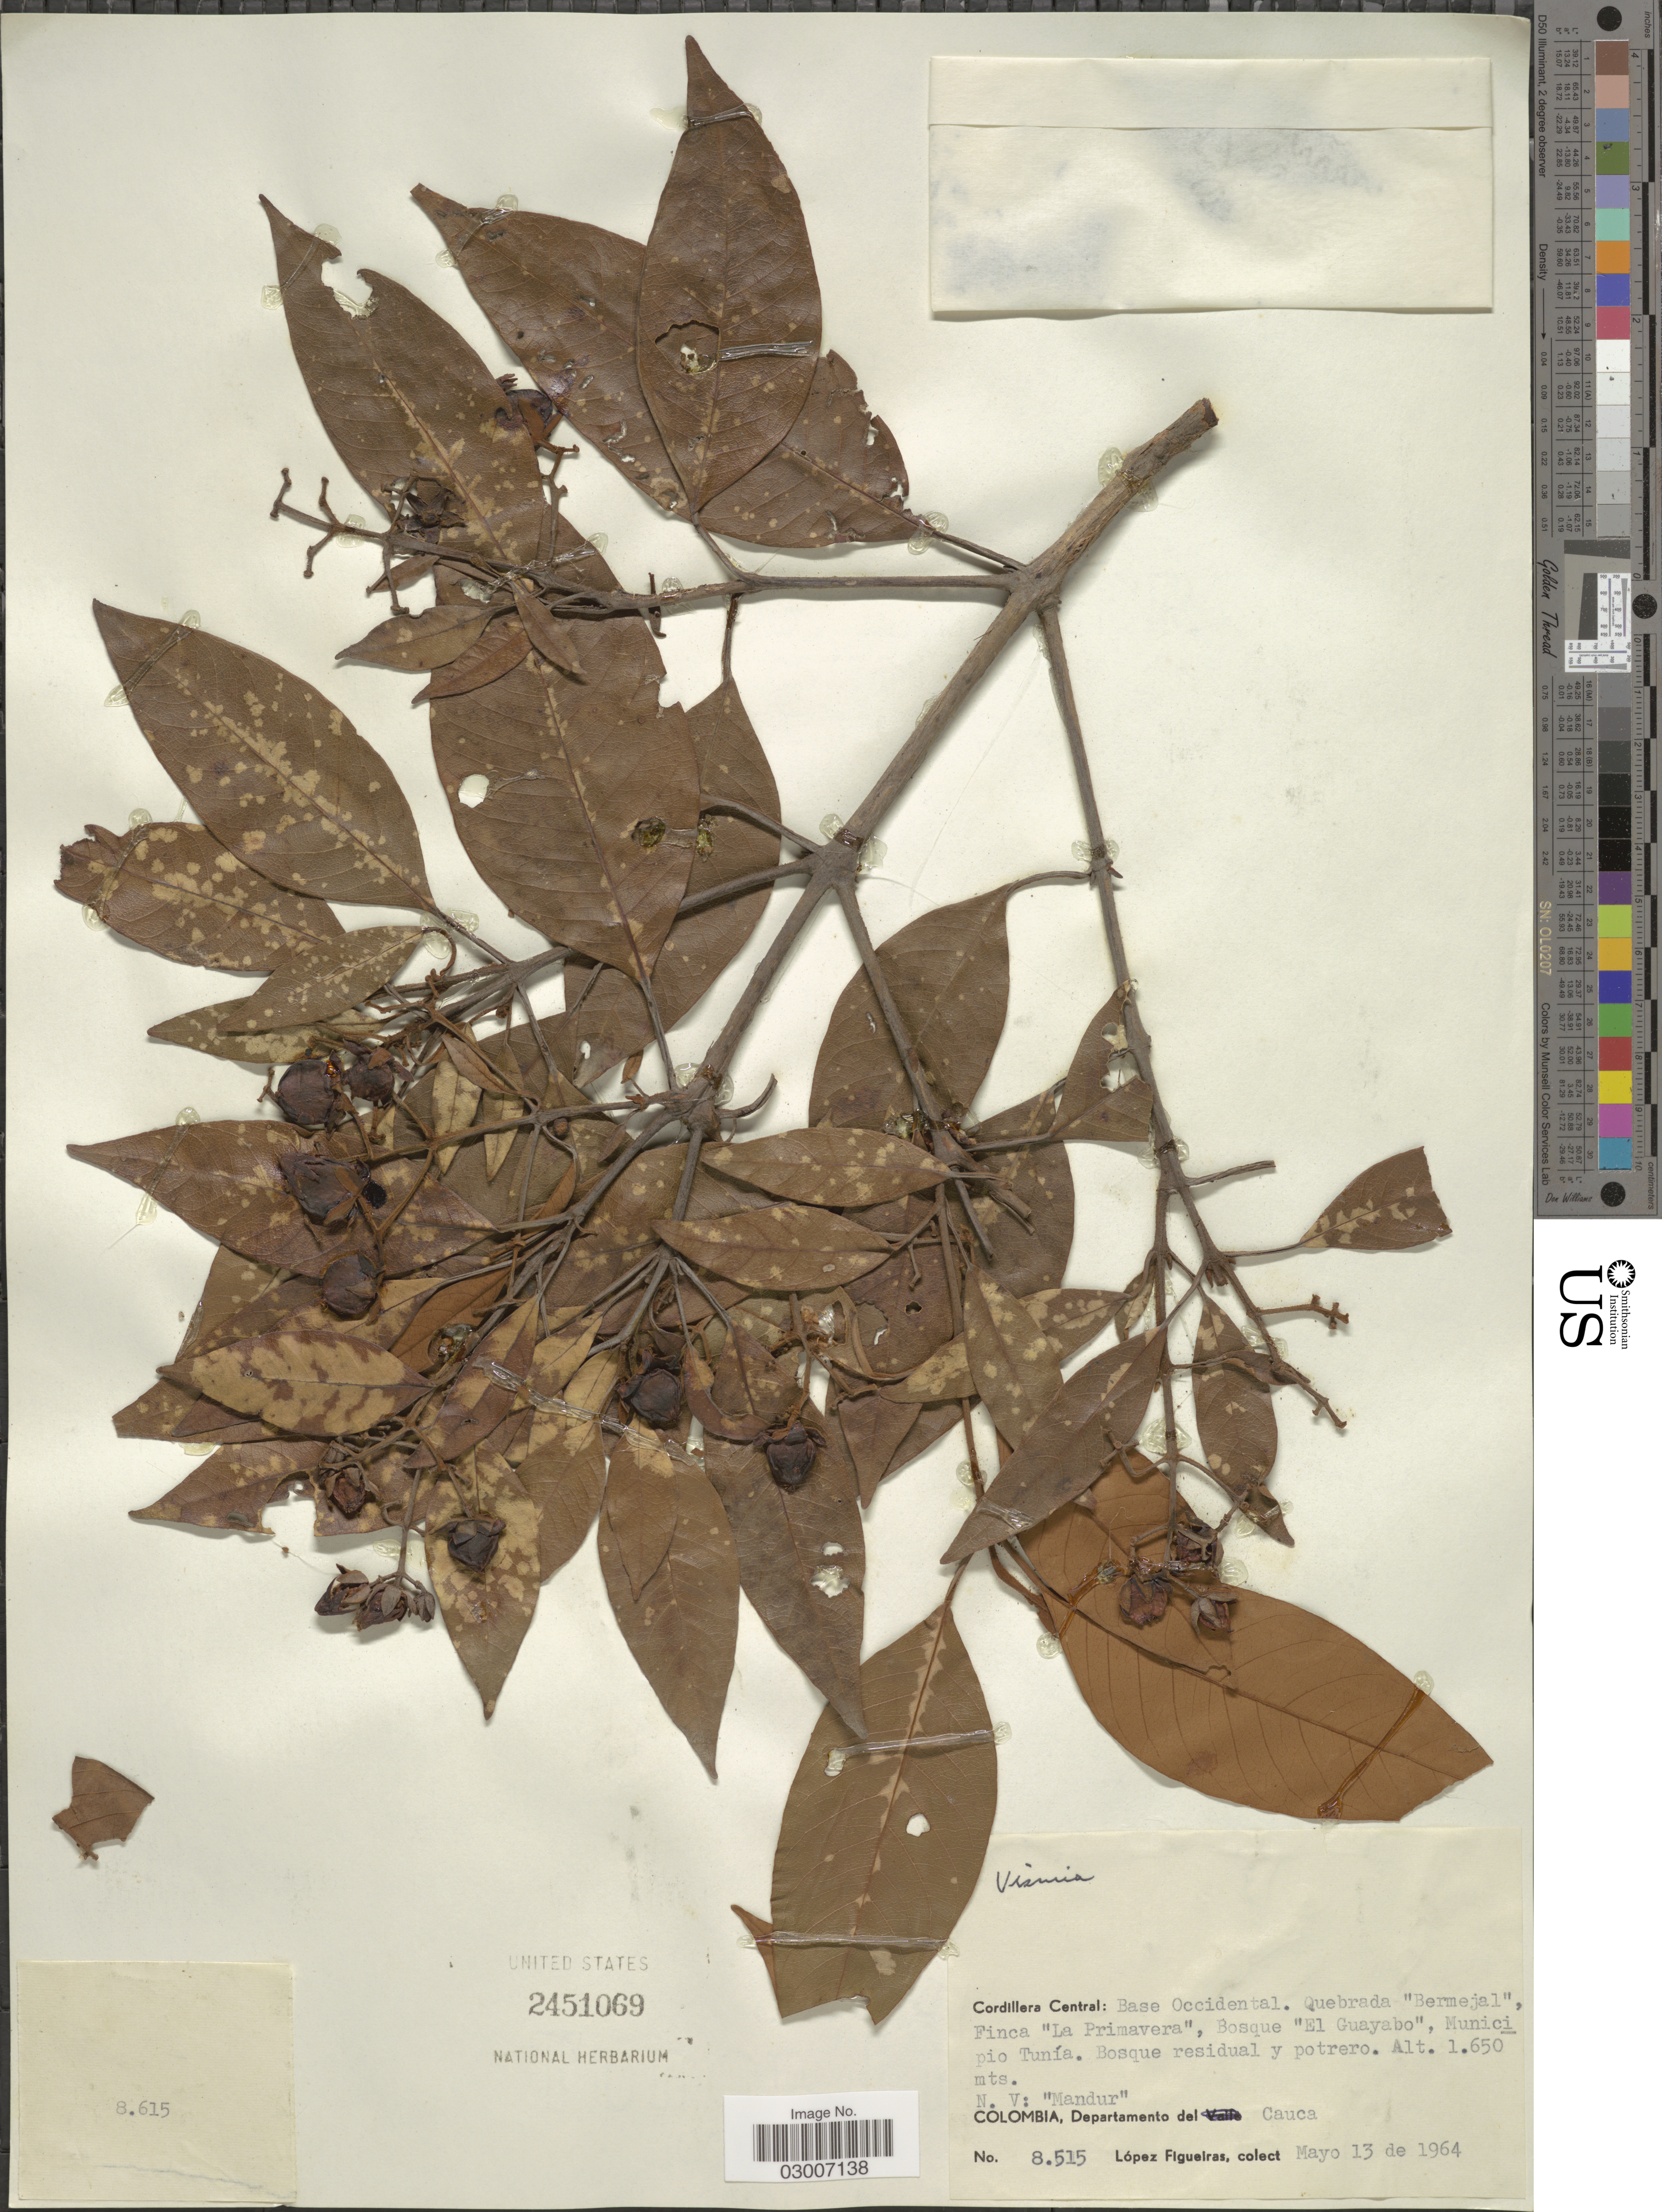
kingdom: Plantae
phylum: Tracheophyta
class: Magnoliopsida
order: Malpighiales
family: Hypericaceae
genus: Vismia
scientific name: Vismia sp.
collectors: M. López Figueiras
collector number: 8515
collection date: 1964-05-13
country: Colombia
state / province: Cauca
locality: Cordillera Central: Base Occidental. Quebrada "Bermejal", Finca "La Primavera", Bosque "El Guayabo", Municipio Tunía. Departamento del Cauca.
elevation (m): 1650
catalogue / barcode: US 2451069